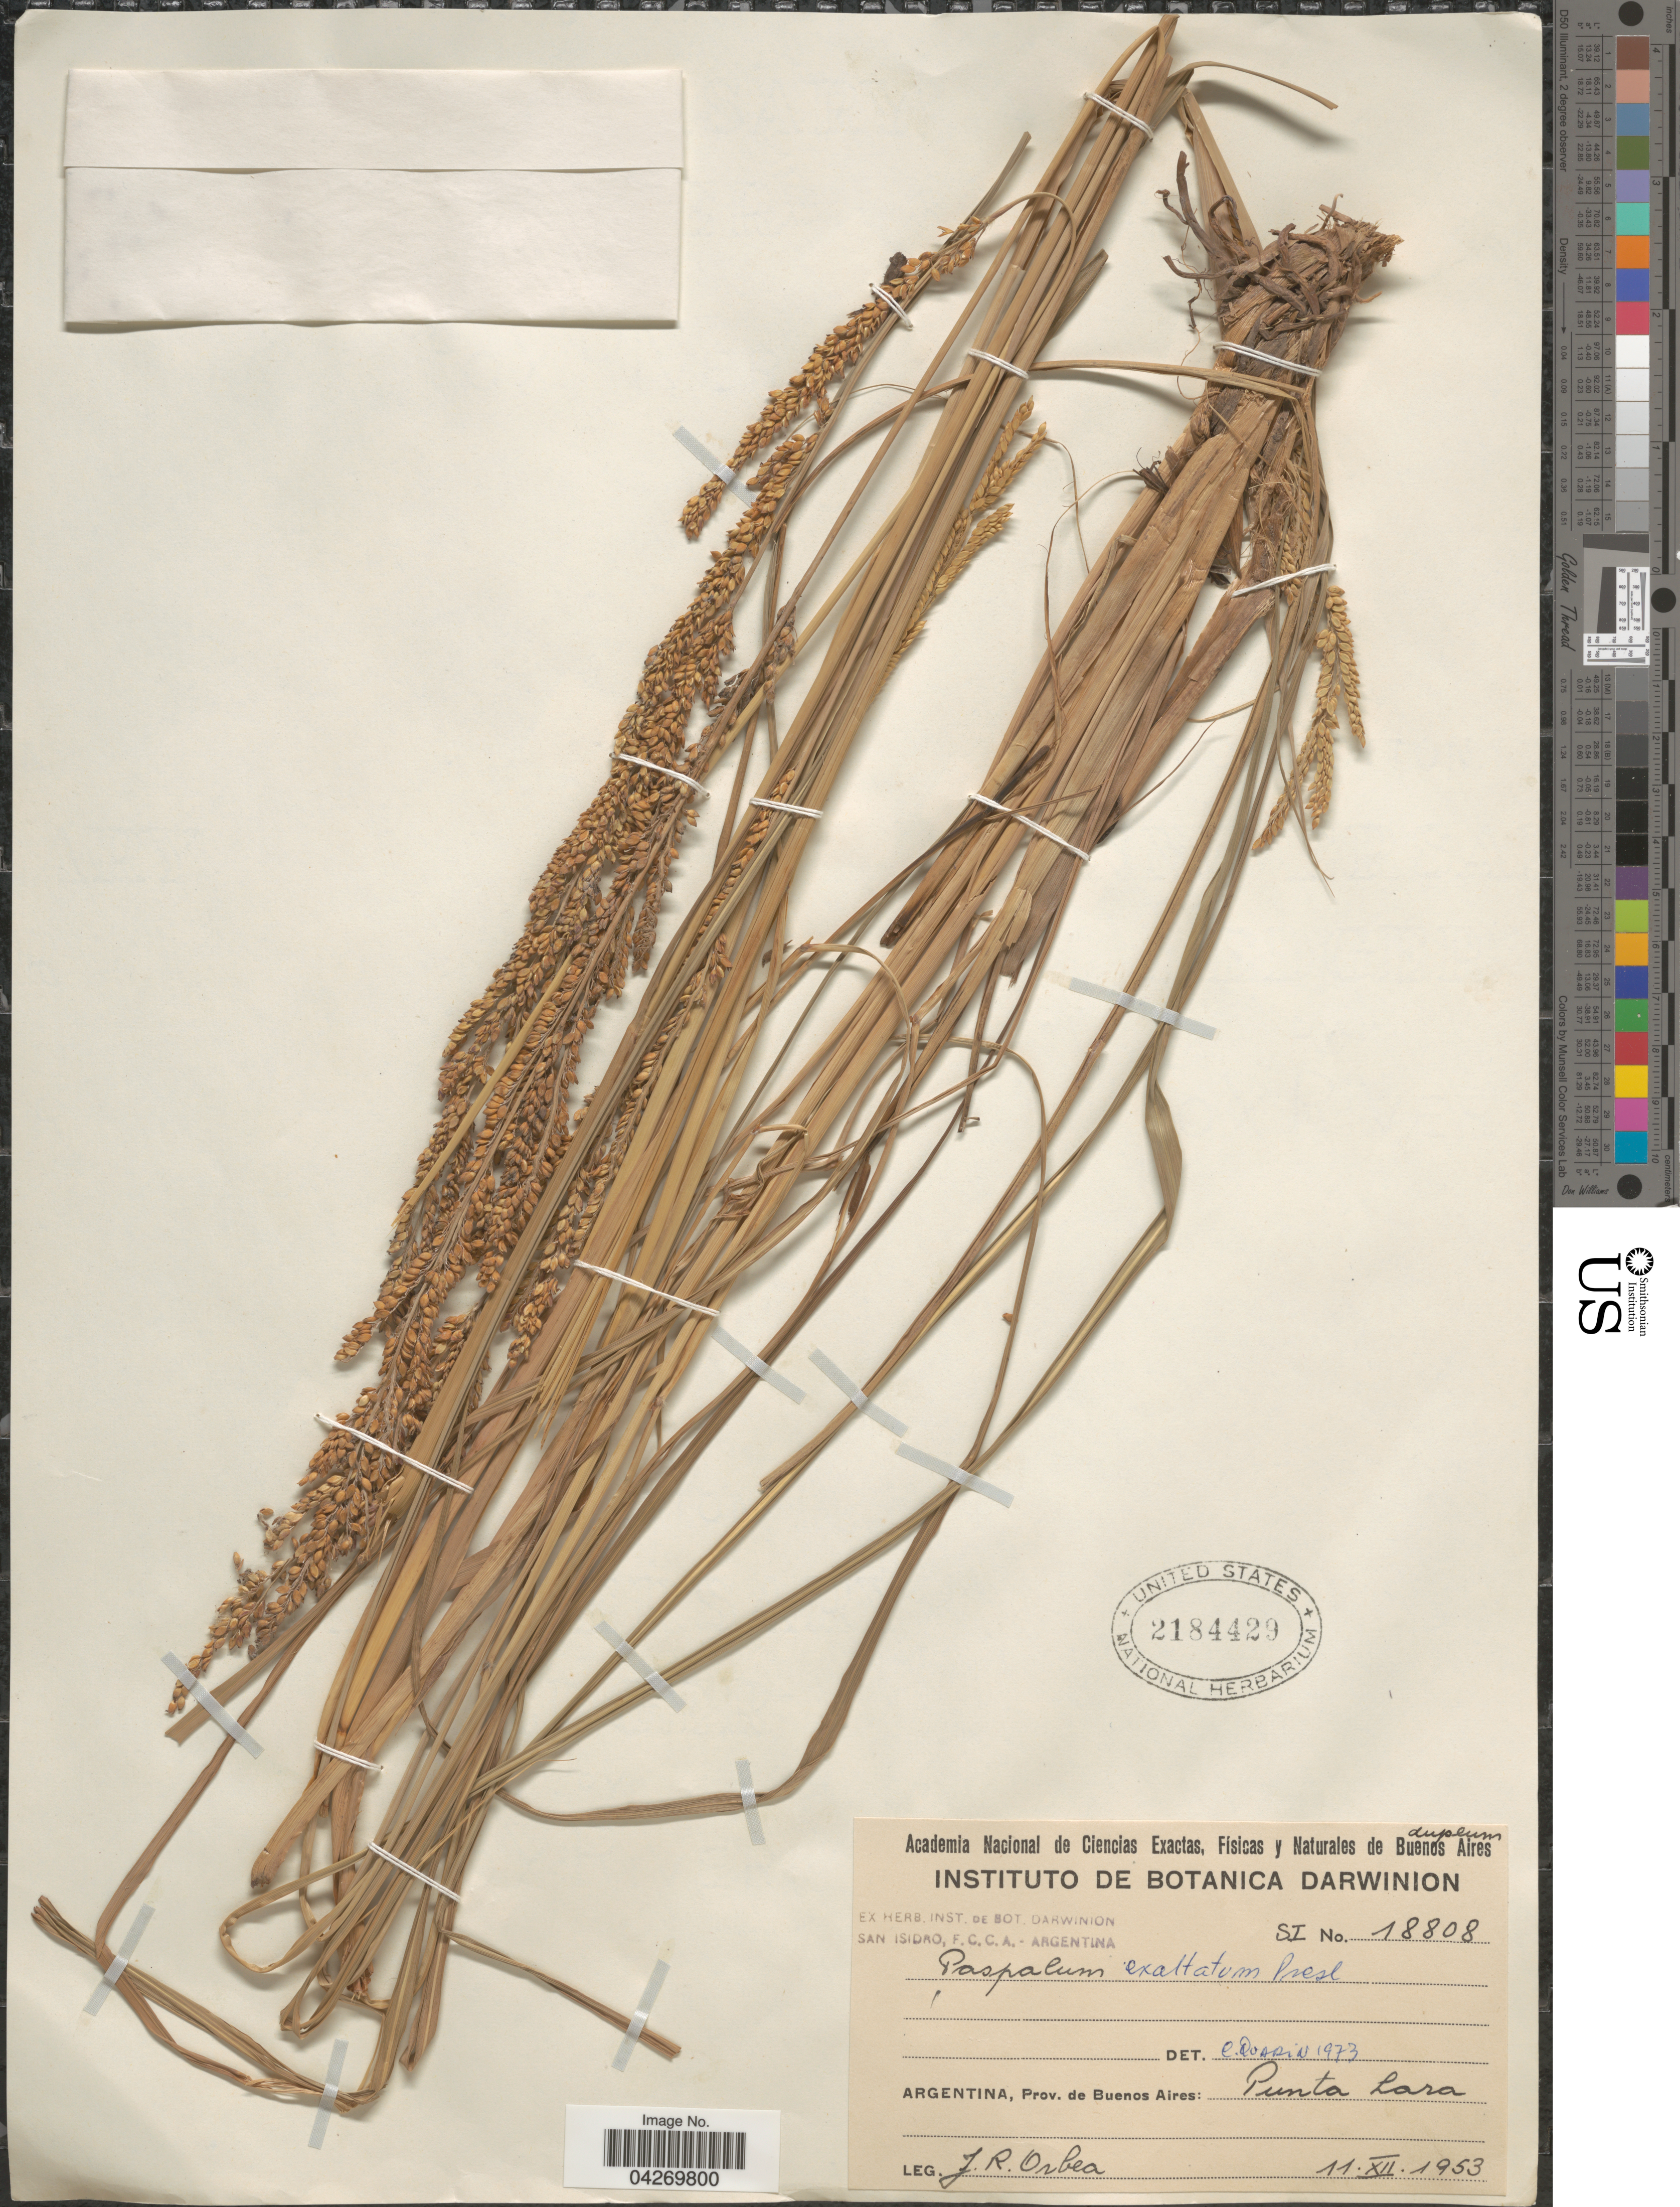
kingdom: Plantae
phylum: Tracheophyta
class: Liliopsida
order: Poales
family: Poaceae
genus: Paspalum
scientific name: Paspalum exaltatum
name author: J. Presl in C. Presl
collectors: J. Orbea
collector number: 18808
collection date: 1953-12-11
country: Argentina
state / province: Buenos Aires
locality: Prov. de Buenos Aires: Punta Lara.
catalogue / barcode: US 2184429